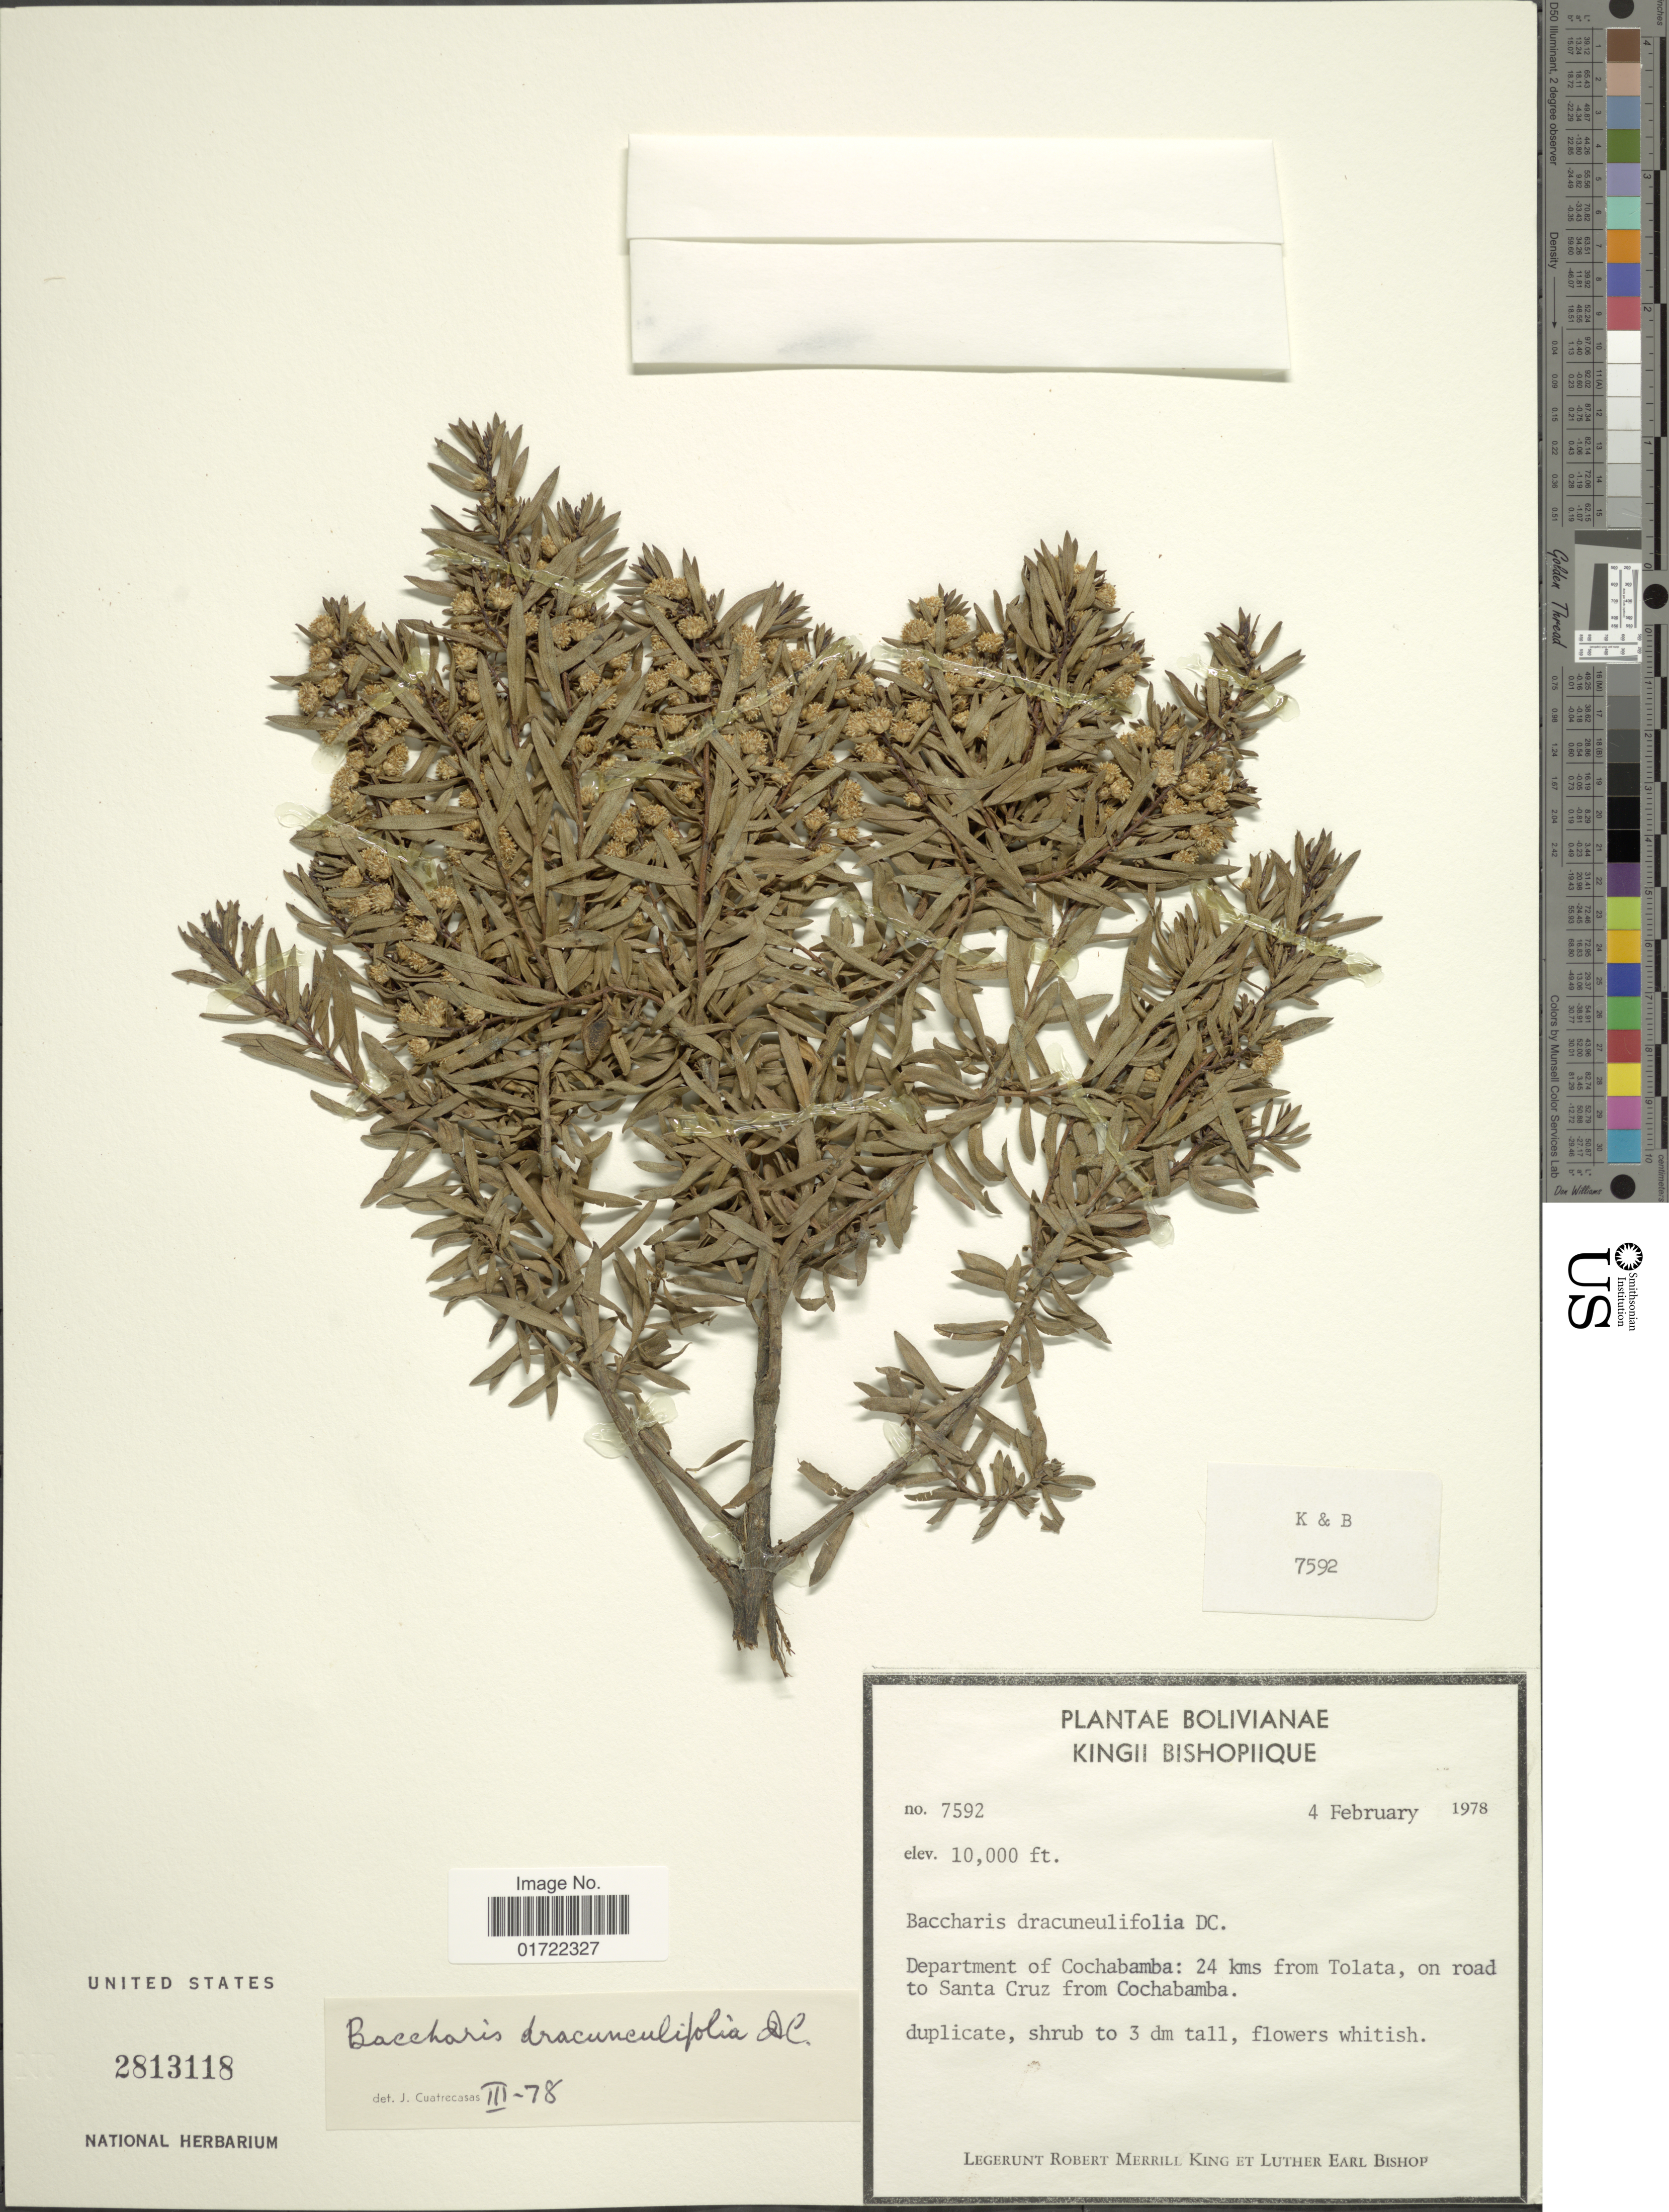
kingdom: Plantae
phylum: Tracheophyta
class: Magnoliopsida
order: Asterales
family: Asteraceae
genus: Baccharis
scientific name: Baccharis dracunculifolia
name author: DC.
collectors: R. M. King & L. E. Bishop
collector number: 7592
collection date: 1978-02-04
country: Bolivia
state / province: Cochabamba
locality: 24 kms from Tolata, on road to Santa Cruz from Cochabamba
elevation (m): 3048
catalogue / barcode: US 2813118